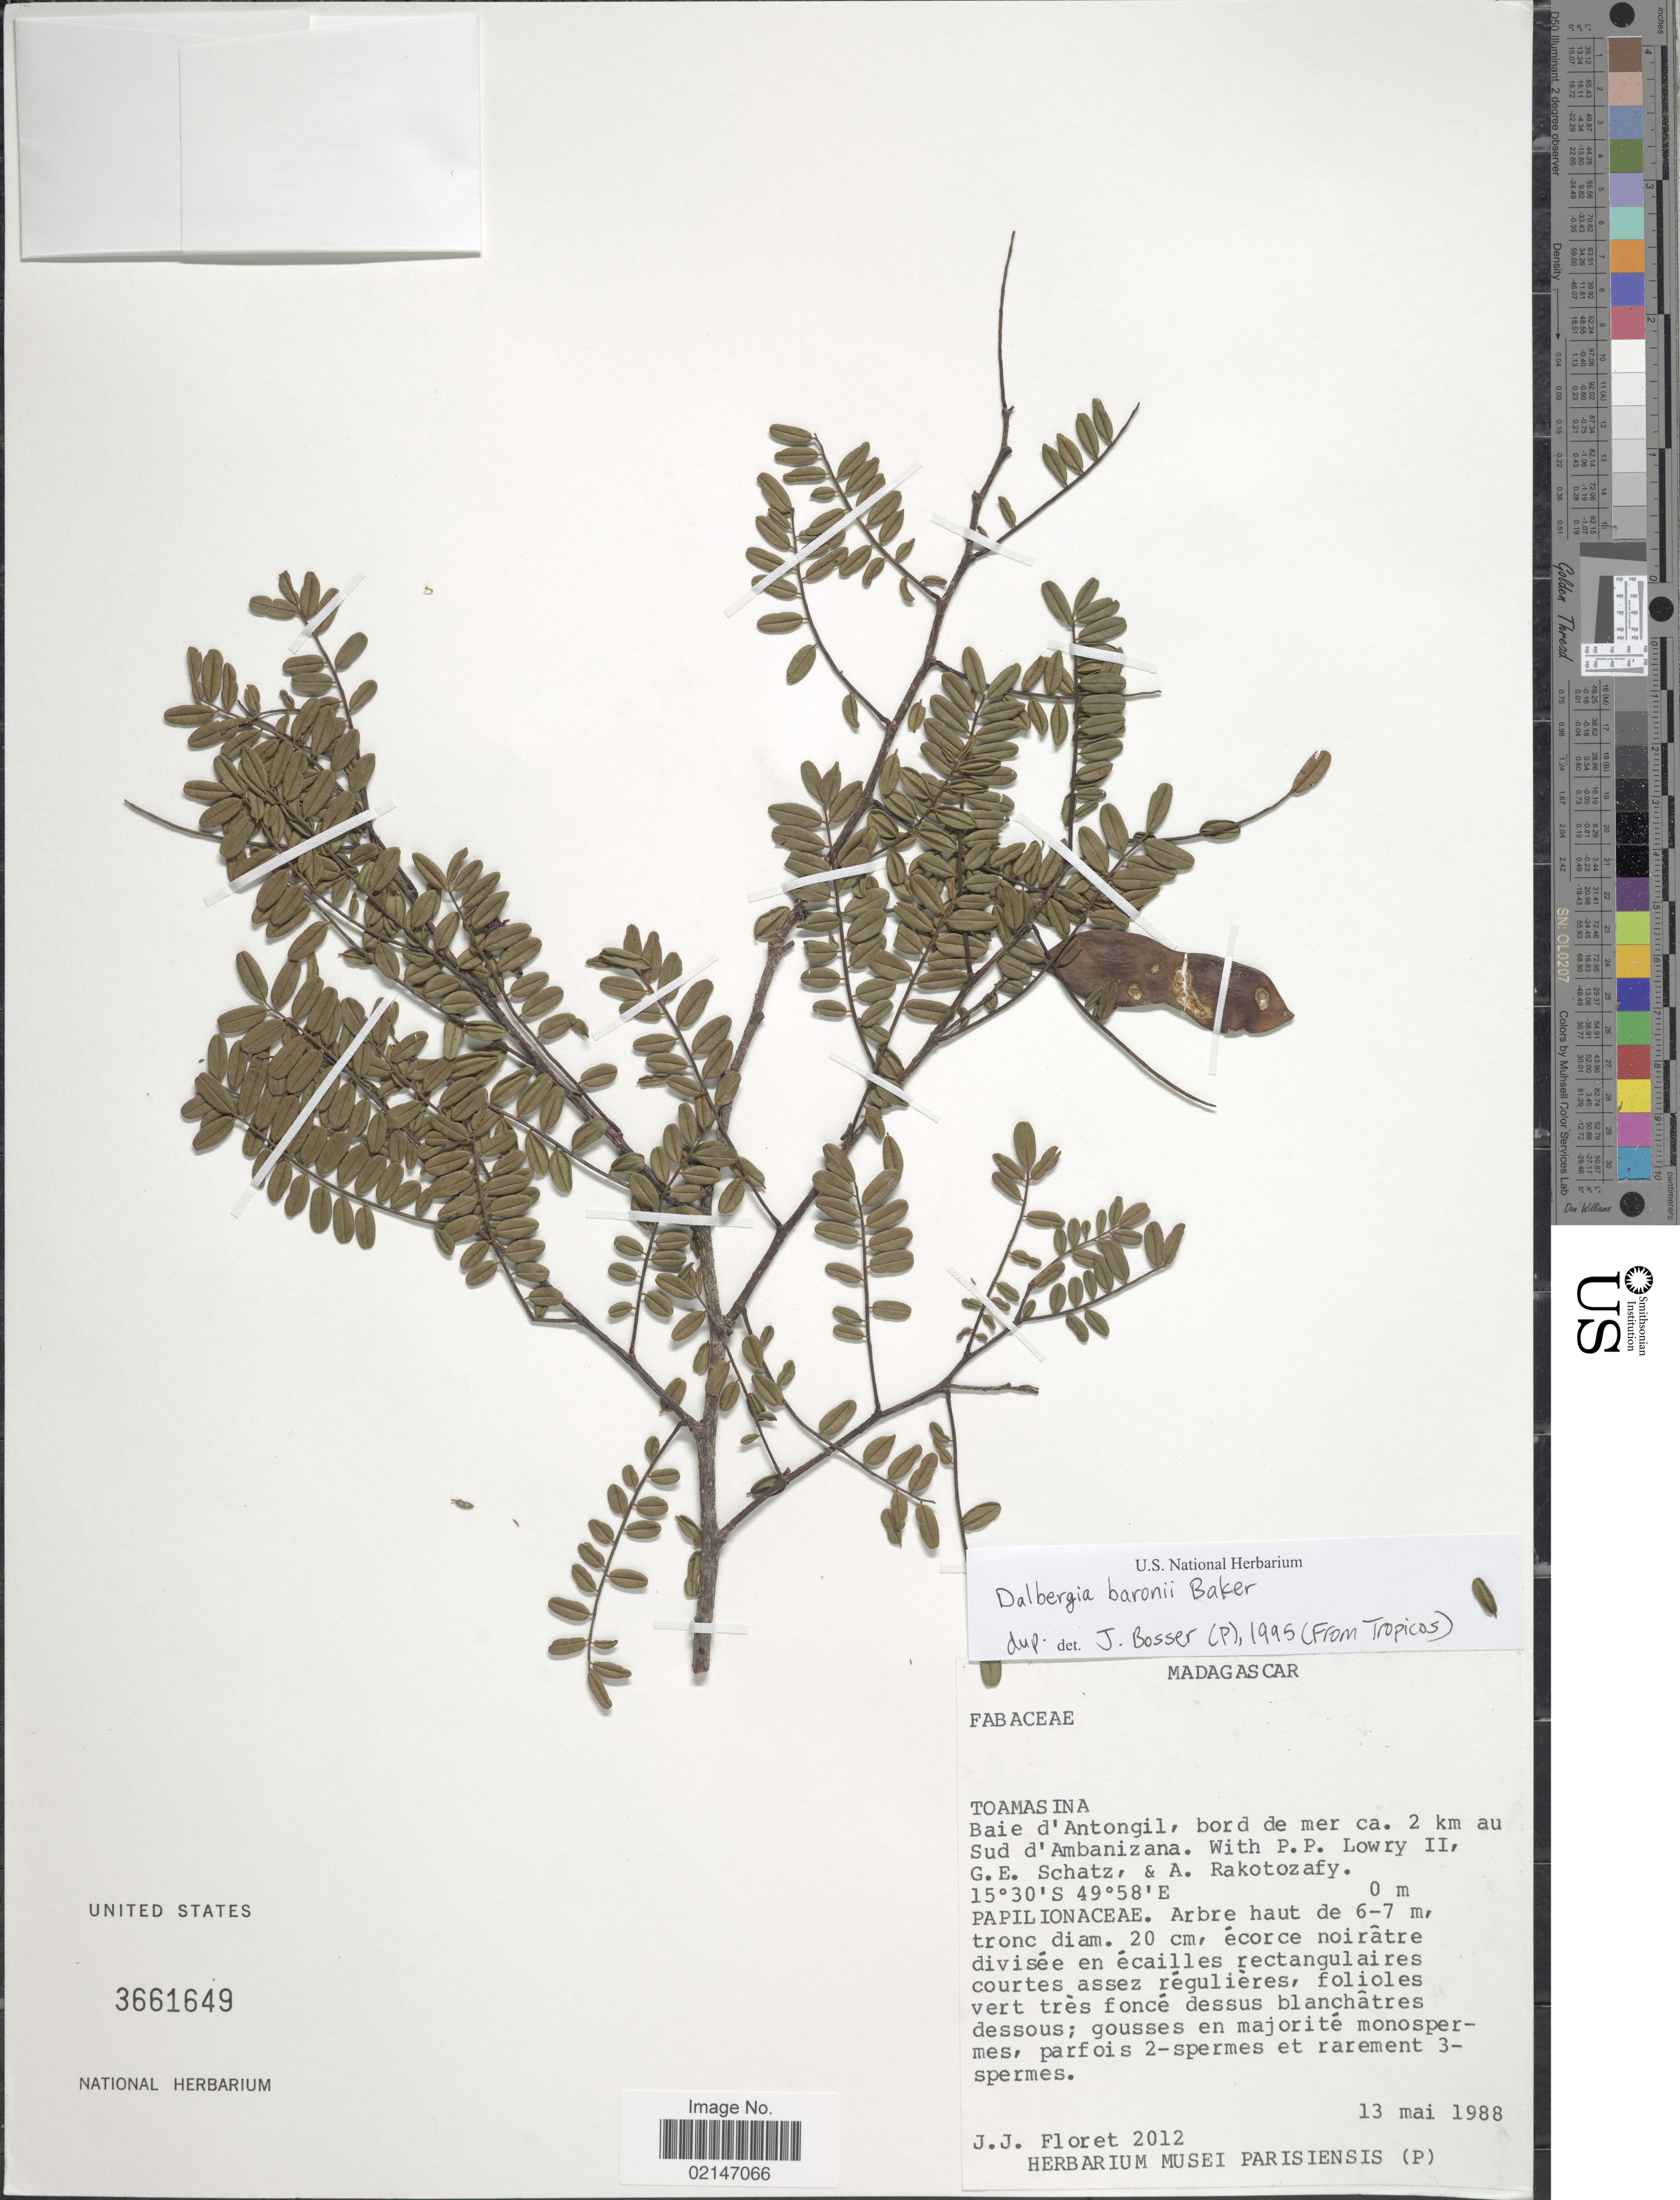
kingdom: Plantae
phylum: Tracheophyta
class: Magnoliopsida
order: Fabales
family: Fabaceae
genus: Dalbergia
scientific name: Dalbergia baronii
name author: Baker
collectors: J. Floret, P. P. Lowry, G. Schatz & A. Rakotozafy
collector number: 2012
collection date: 1988-05-13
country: Madagascar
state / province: Analanjirofo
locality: Baie d'Antongil, bord de mer ca. 2 km au Sud d'Ambanizana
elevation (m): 0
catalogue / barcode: US 3661649